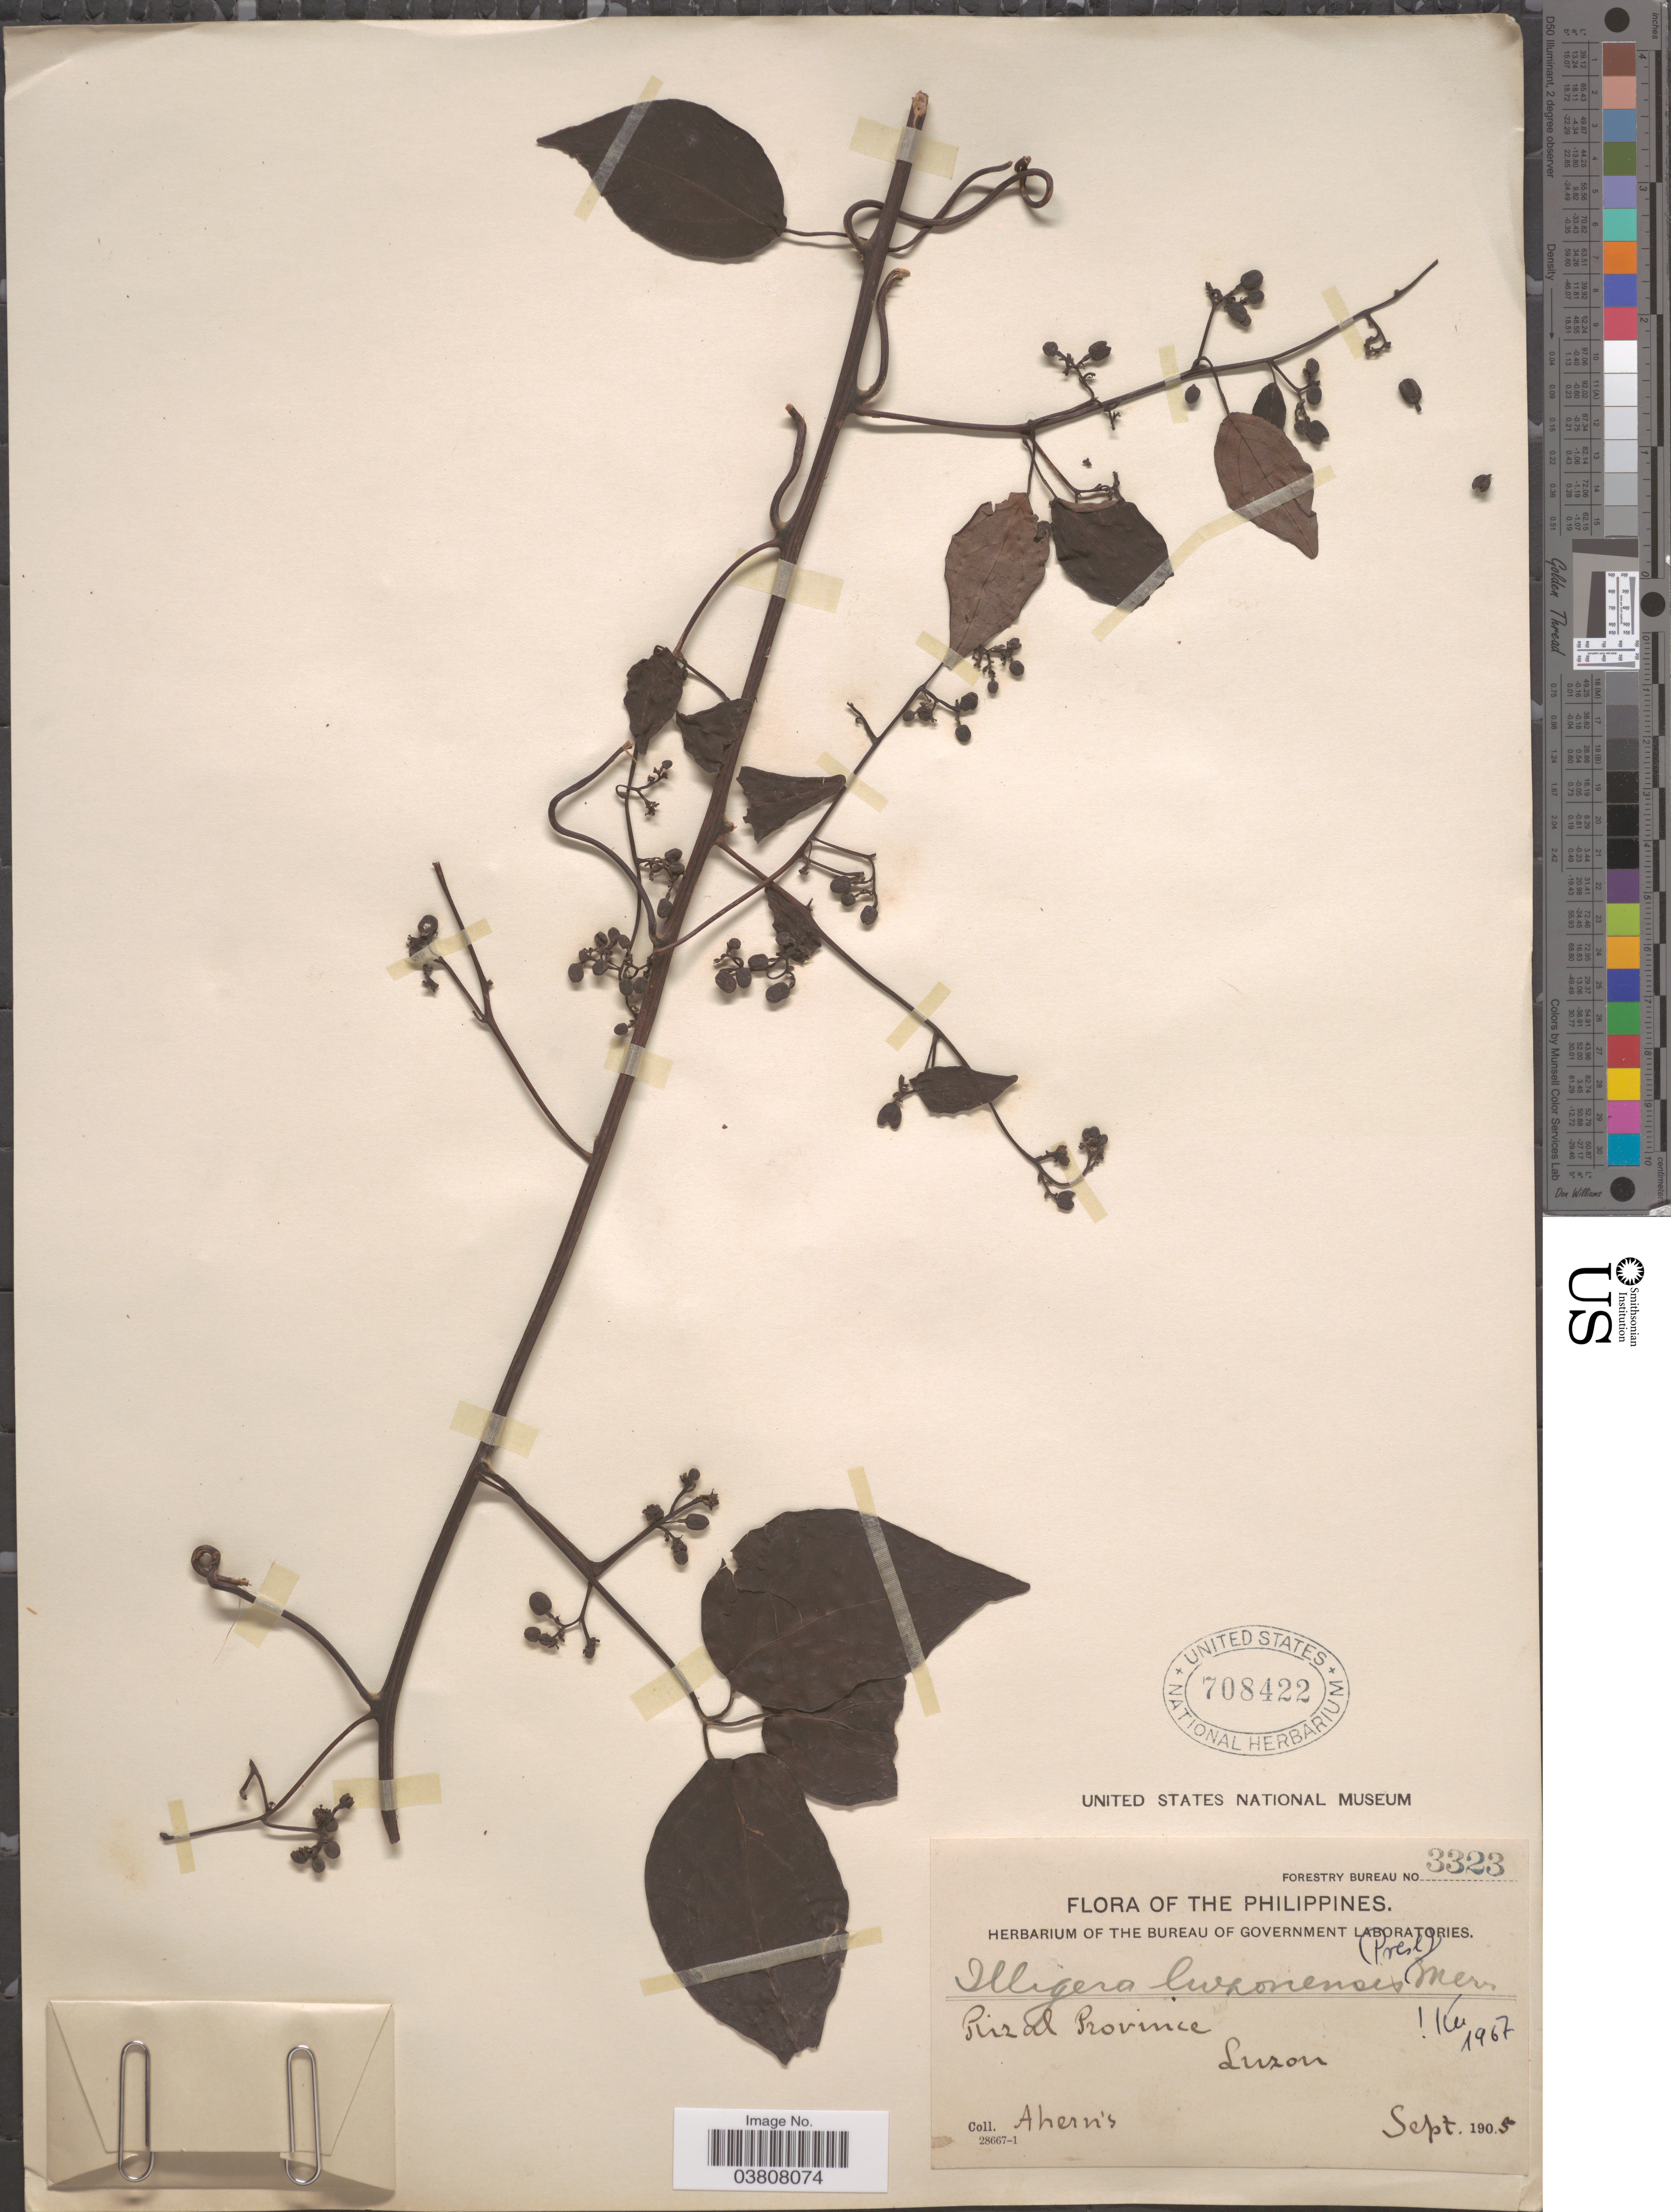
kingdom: Plantae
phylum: Tracheophyta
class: Magnoliopsida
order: Laurales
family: Hernandiaceae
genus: Illigera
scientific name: Illigera luzonensis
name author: (C. Presl) Merr.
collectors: Ahern's collector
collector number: Forestry Bureau 3323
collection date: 1905-09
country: Philippines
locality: Rizal Province. Luzon.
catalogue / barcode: US 708422